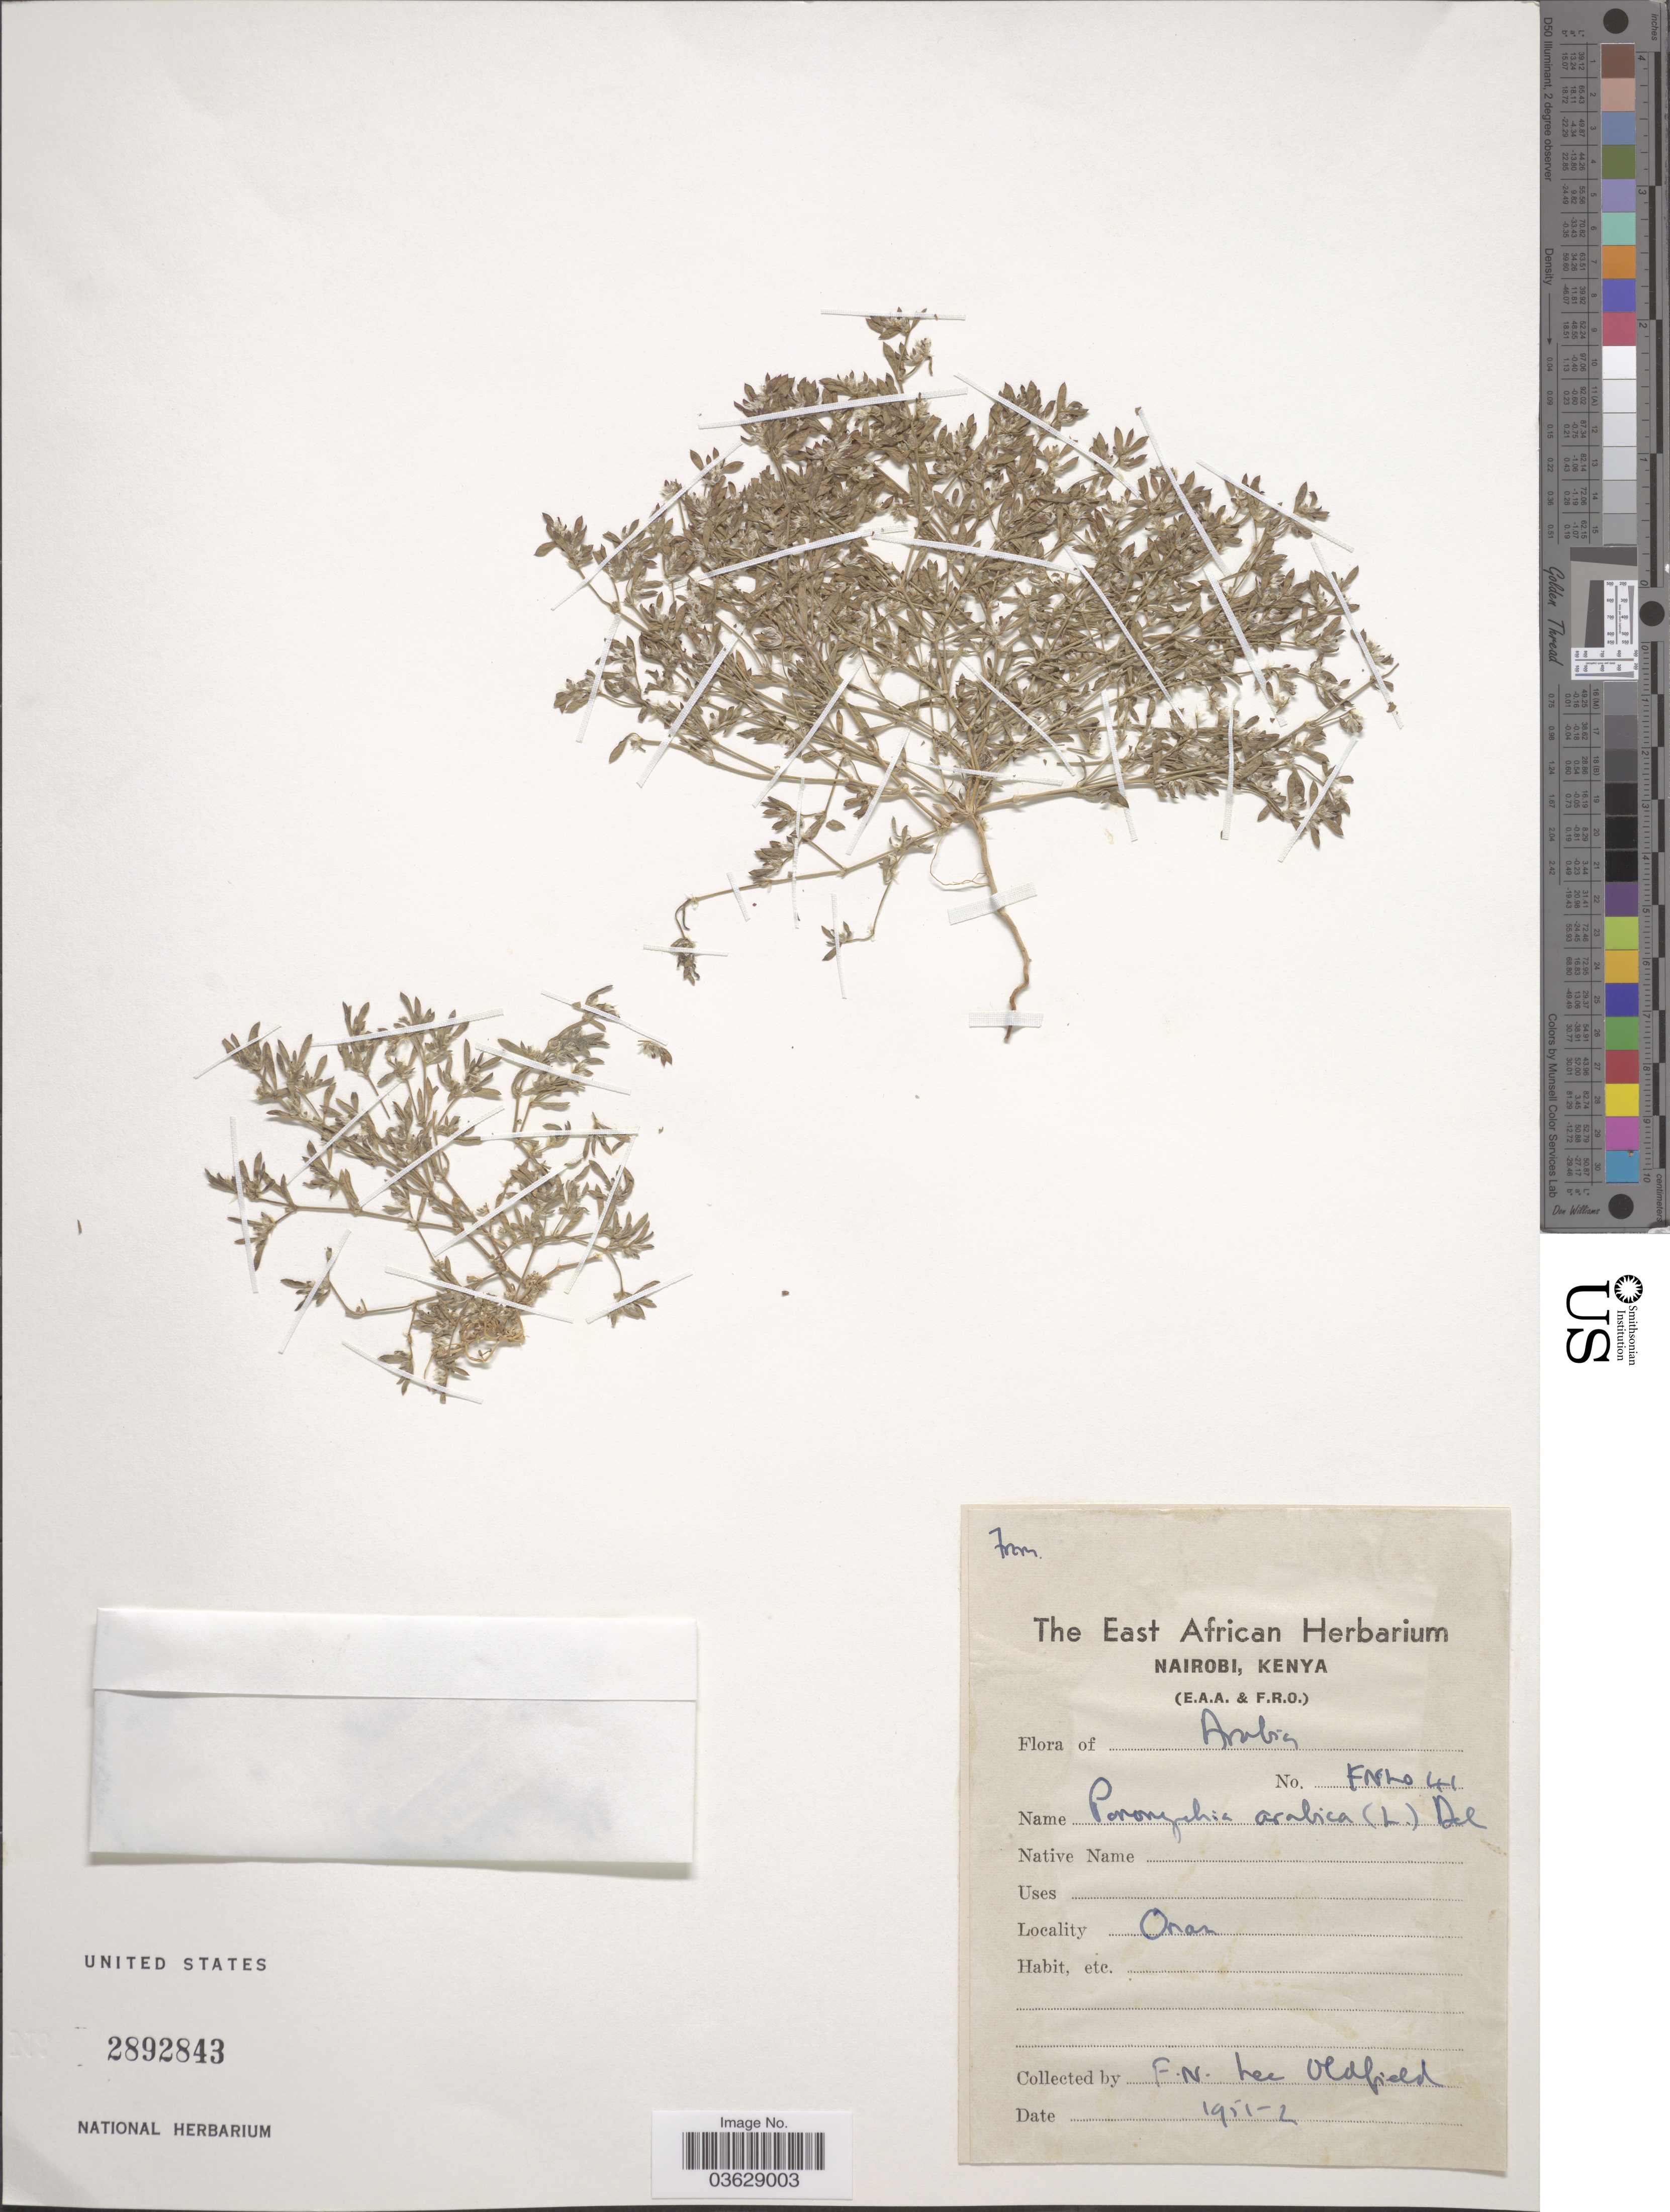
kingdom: Plantae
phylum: Tracheophyta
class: Magnoliopsida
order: Caryophyllales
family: Caryophyllaceae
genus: Paronychia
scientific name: Paronychia arabica subsp. breviseta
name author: (Asch.) Chaudhri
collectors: F. N. Lee-Oldfield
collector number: FNLO41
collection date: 1911/1912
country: Algeria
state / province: Oran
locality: Arabia, Oran.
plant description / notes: Cited by Chaudhri, Meded. Bot. Mus. Herb. Rijks Univ. Utrecht 285: 205. 1968.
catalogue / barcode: US 2892843